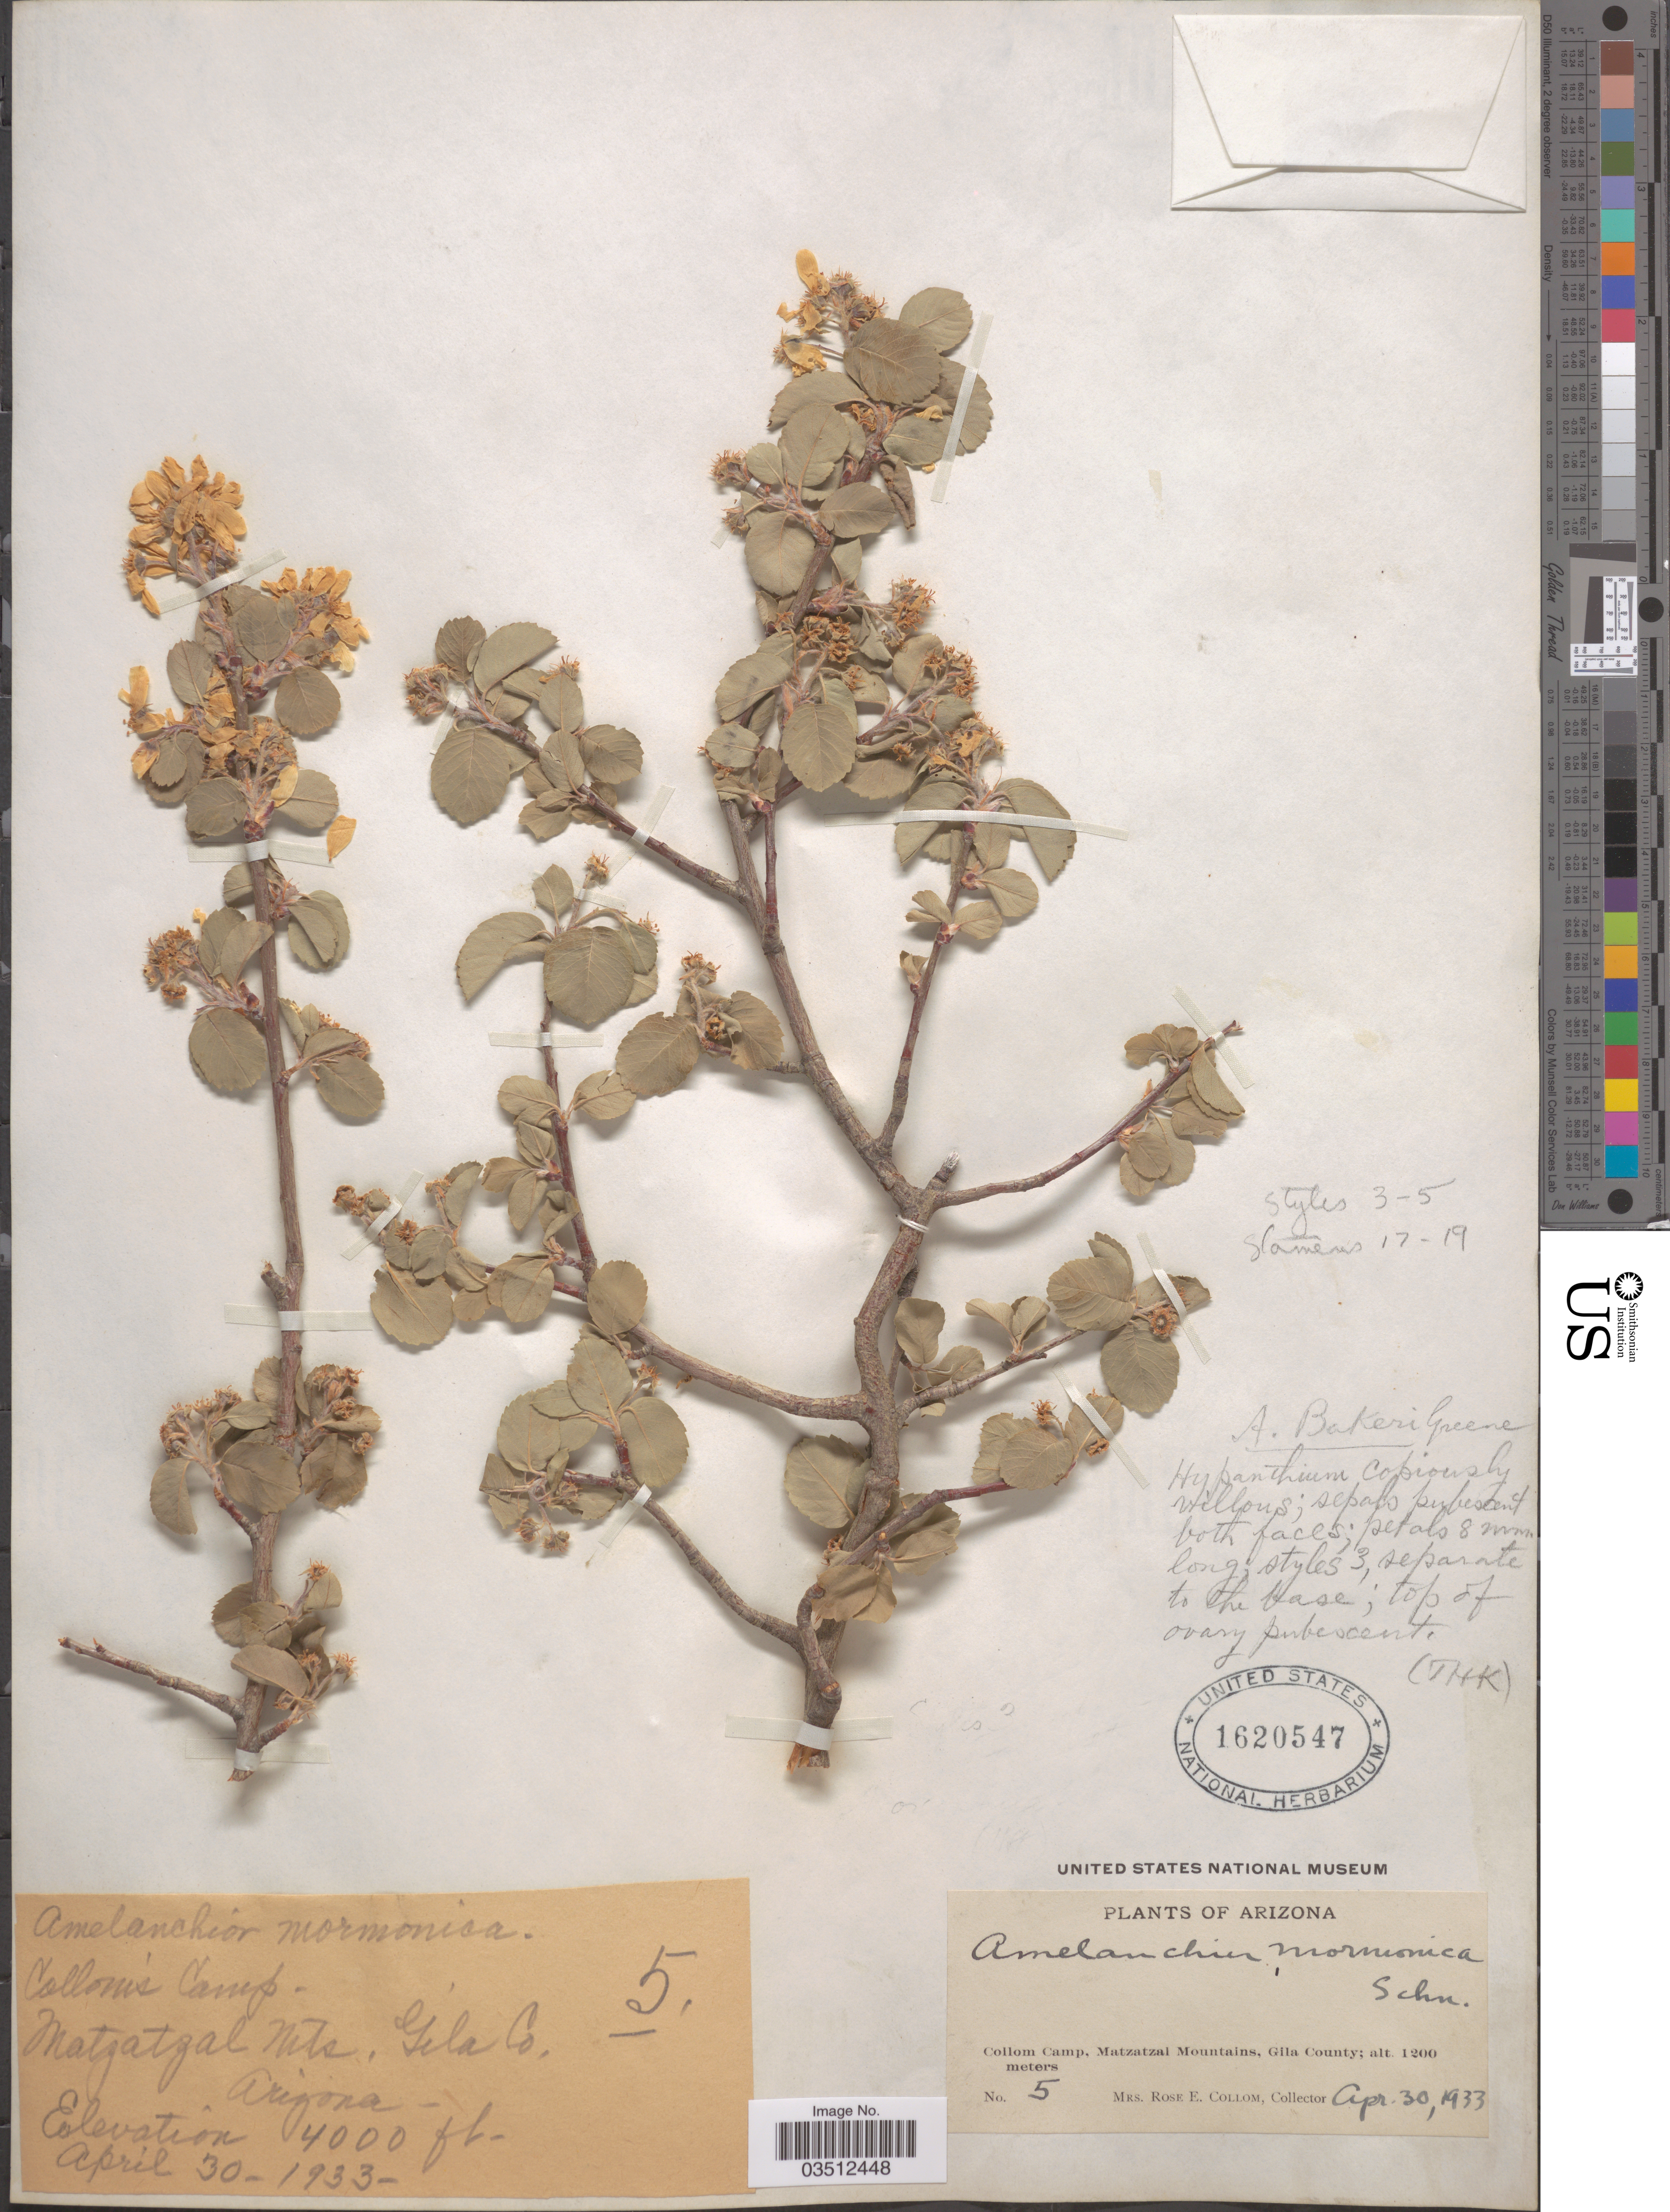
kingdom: Plantae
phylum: Tracheophyta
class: Magnoliopsida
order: Rosales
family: Rosaceae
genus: Amelanchier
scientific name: Amelanchier oreophila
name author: A. Nelson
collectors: R. E. Collom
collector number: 5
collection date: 1933-04-30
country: United States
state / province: Arizona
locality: Collom Camp, Matzatzal Mountains, Gila County. Collom's Camp.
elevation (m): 1219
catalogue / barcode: US 1620547